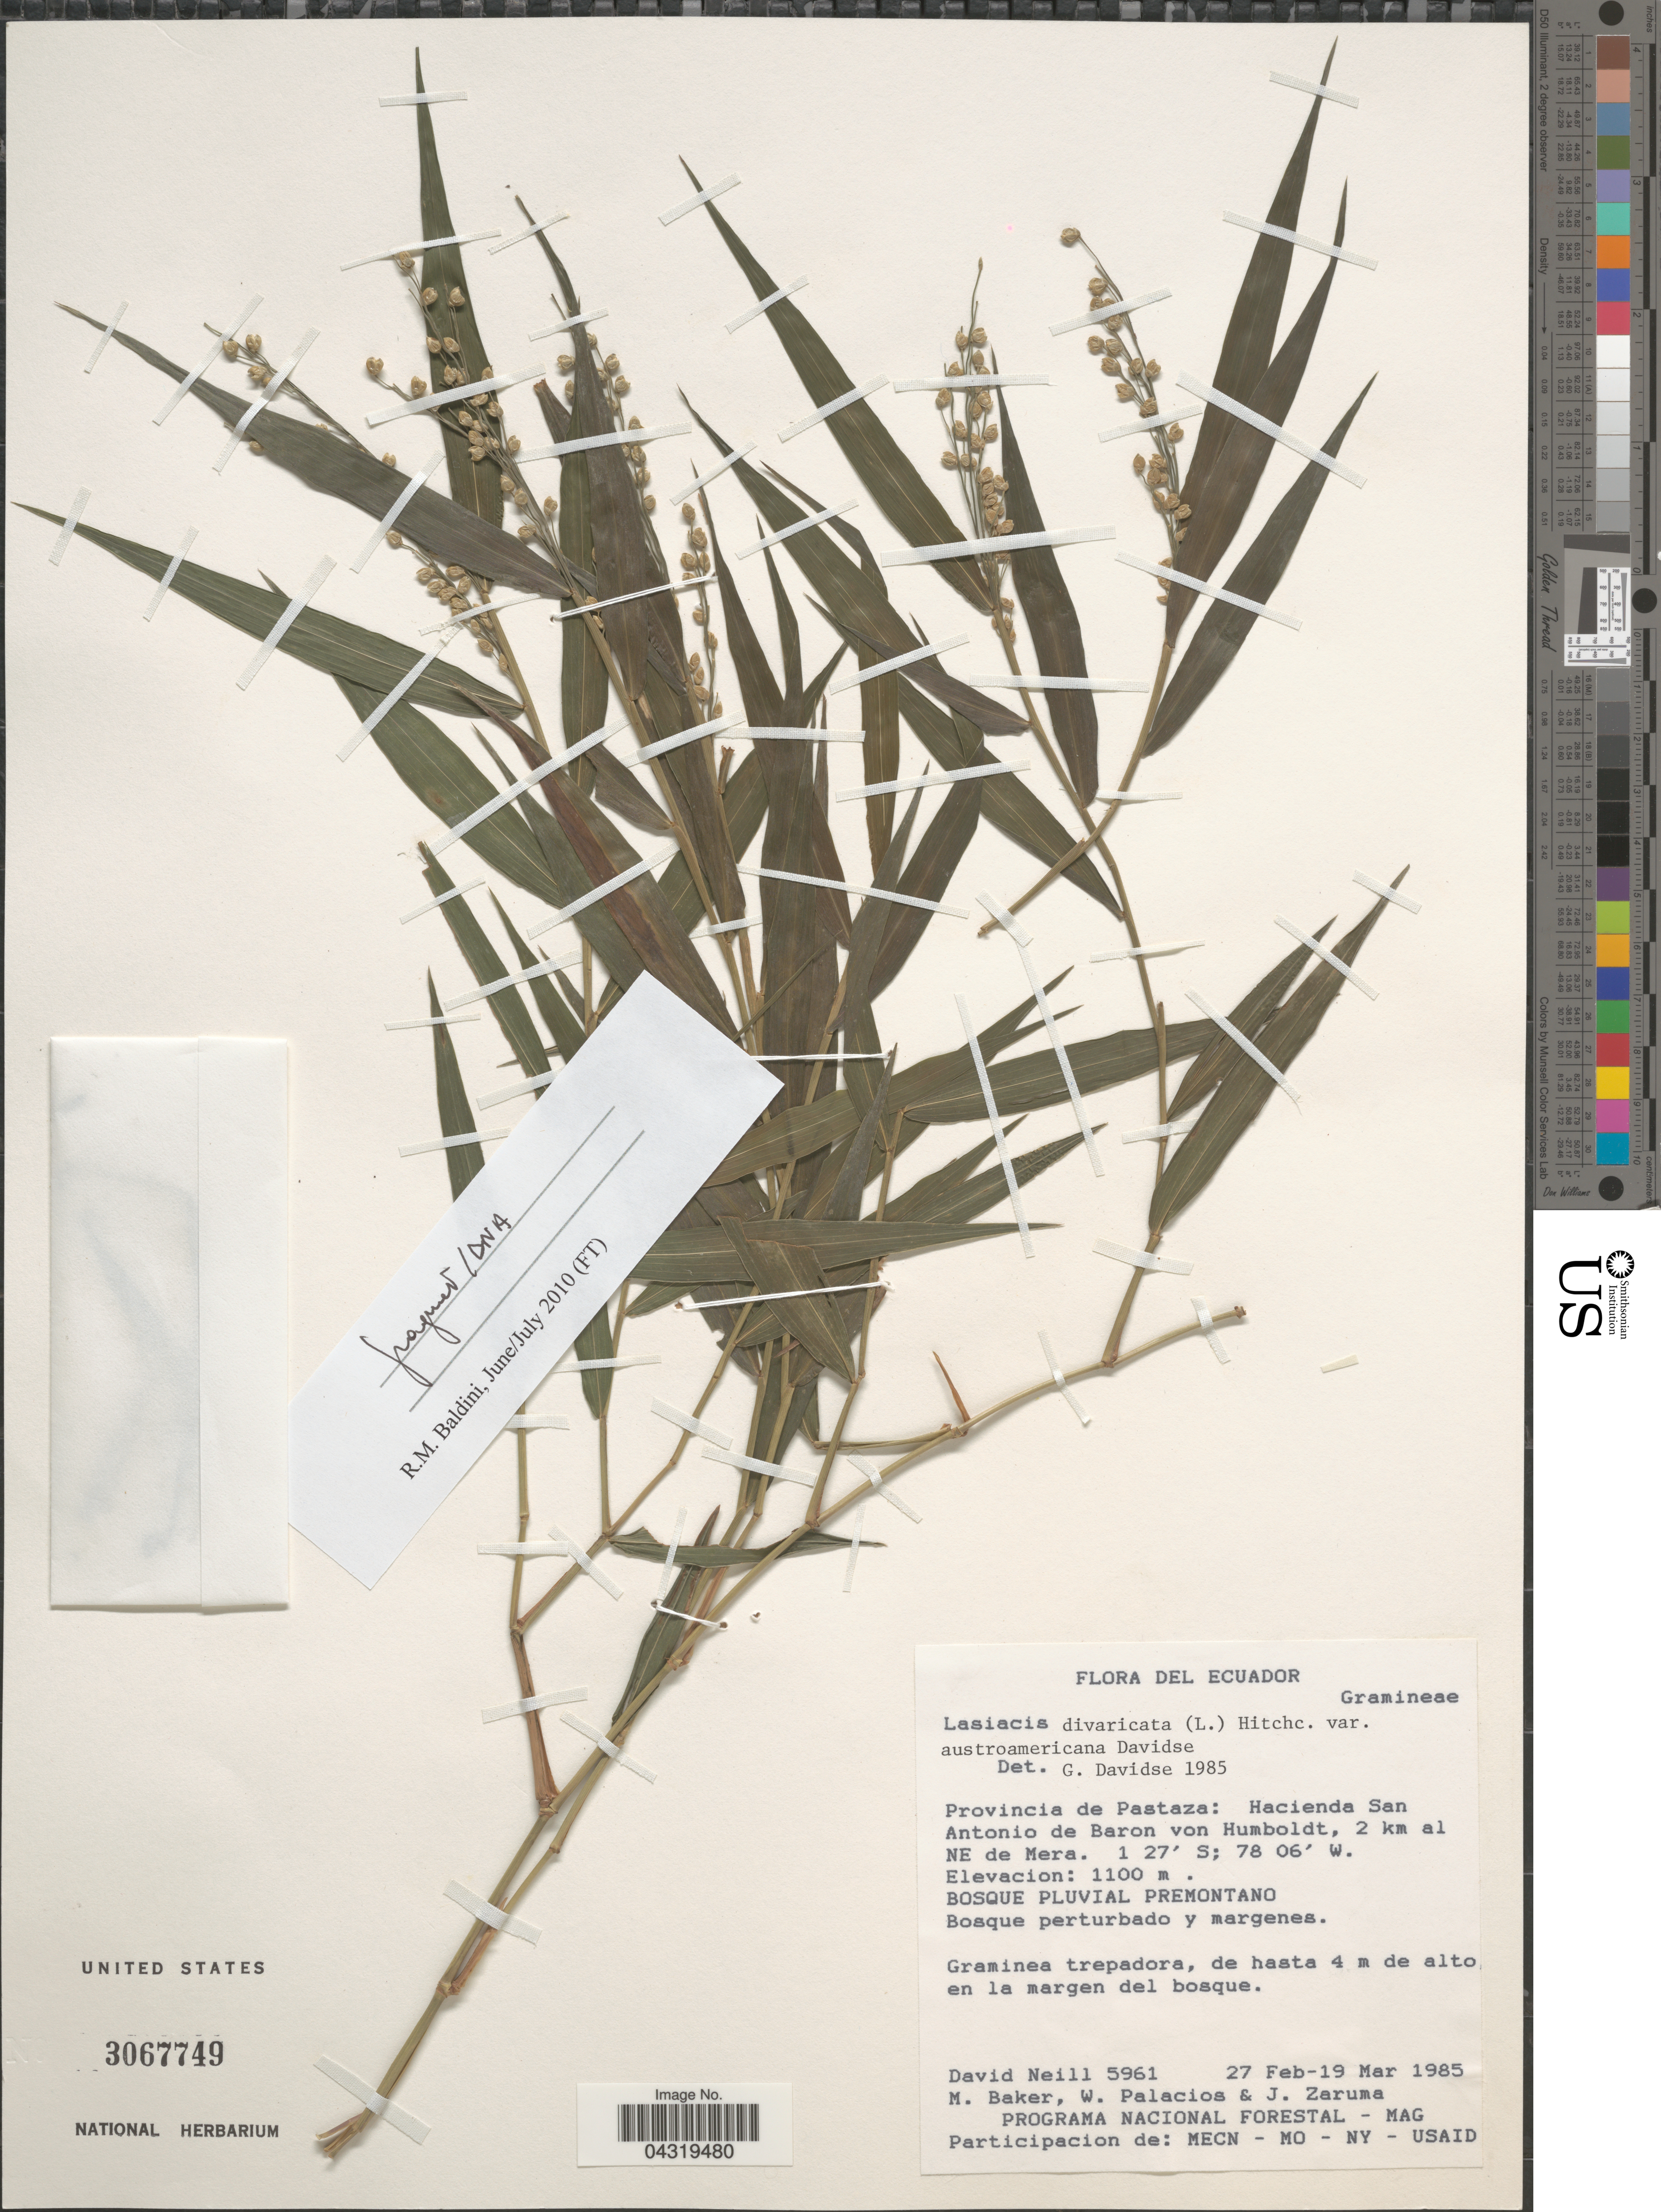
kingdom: Plantae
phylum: Tracheophyta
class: Liliopsida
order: Poales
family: Poaceae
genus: Lasiacis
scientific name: Lasiacis divaricata var. austroamericana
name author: Davidse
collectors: D. A. Neill, M. Baker, W. Palacios & J. Zaruma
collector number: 5961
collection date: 1985-02-27/1985-03-19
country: Ecuador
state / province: Pastaza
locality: Hacienda San Antonio de Baron von Humboldt, 2 km al NE de Mera.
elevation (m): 1100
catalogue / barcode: US 3067749